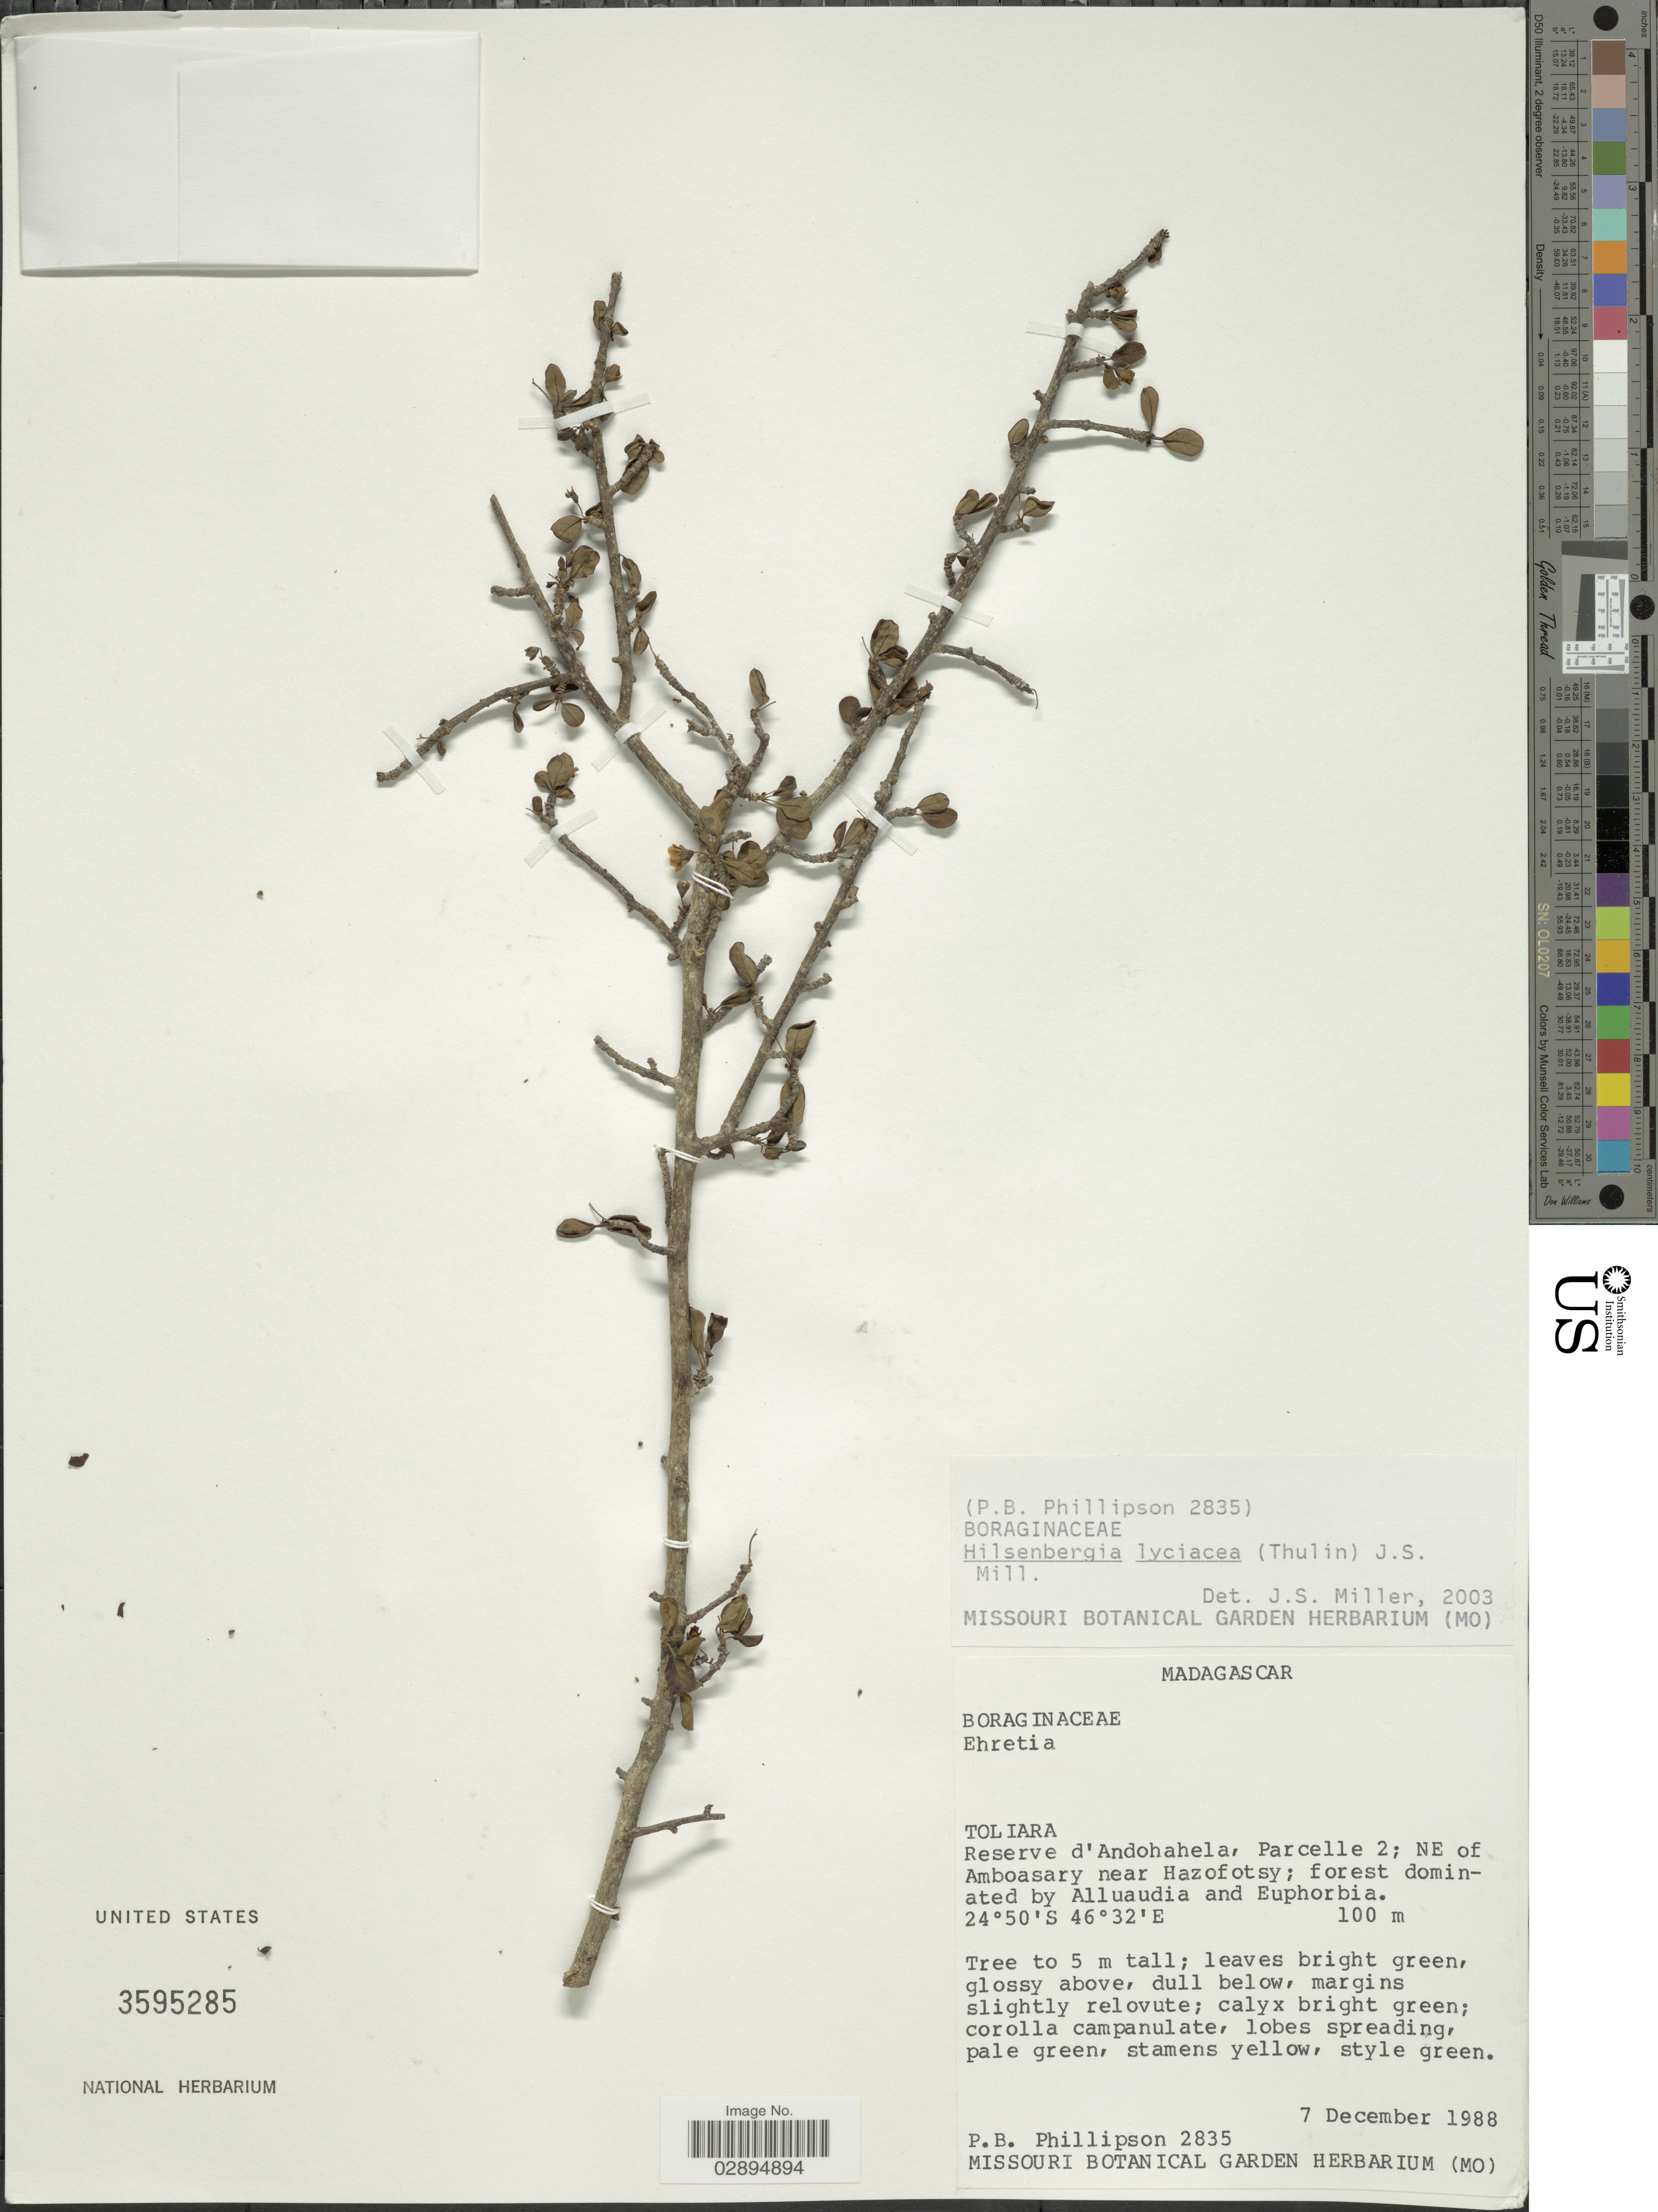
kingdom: Plantae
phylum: Tracheophyta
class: Magnoliopsida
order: Boraginales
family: Ehretiaceae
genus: Bourreria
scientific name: Bourreria lyciacea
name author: Thulin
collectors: P. B. Phillipson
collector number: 2835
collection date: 1988-12-07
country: Madagascar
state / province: Anosy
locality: Reserve d'Andohahela, Parcelle 2; NE of Amboasary near Hazofotsy.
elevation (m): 100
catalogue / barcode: US 3595285